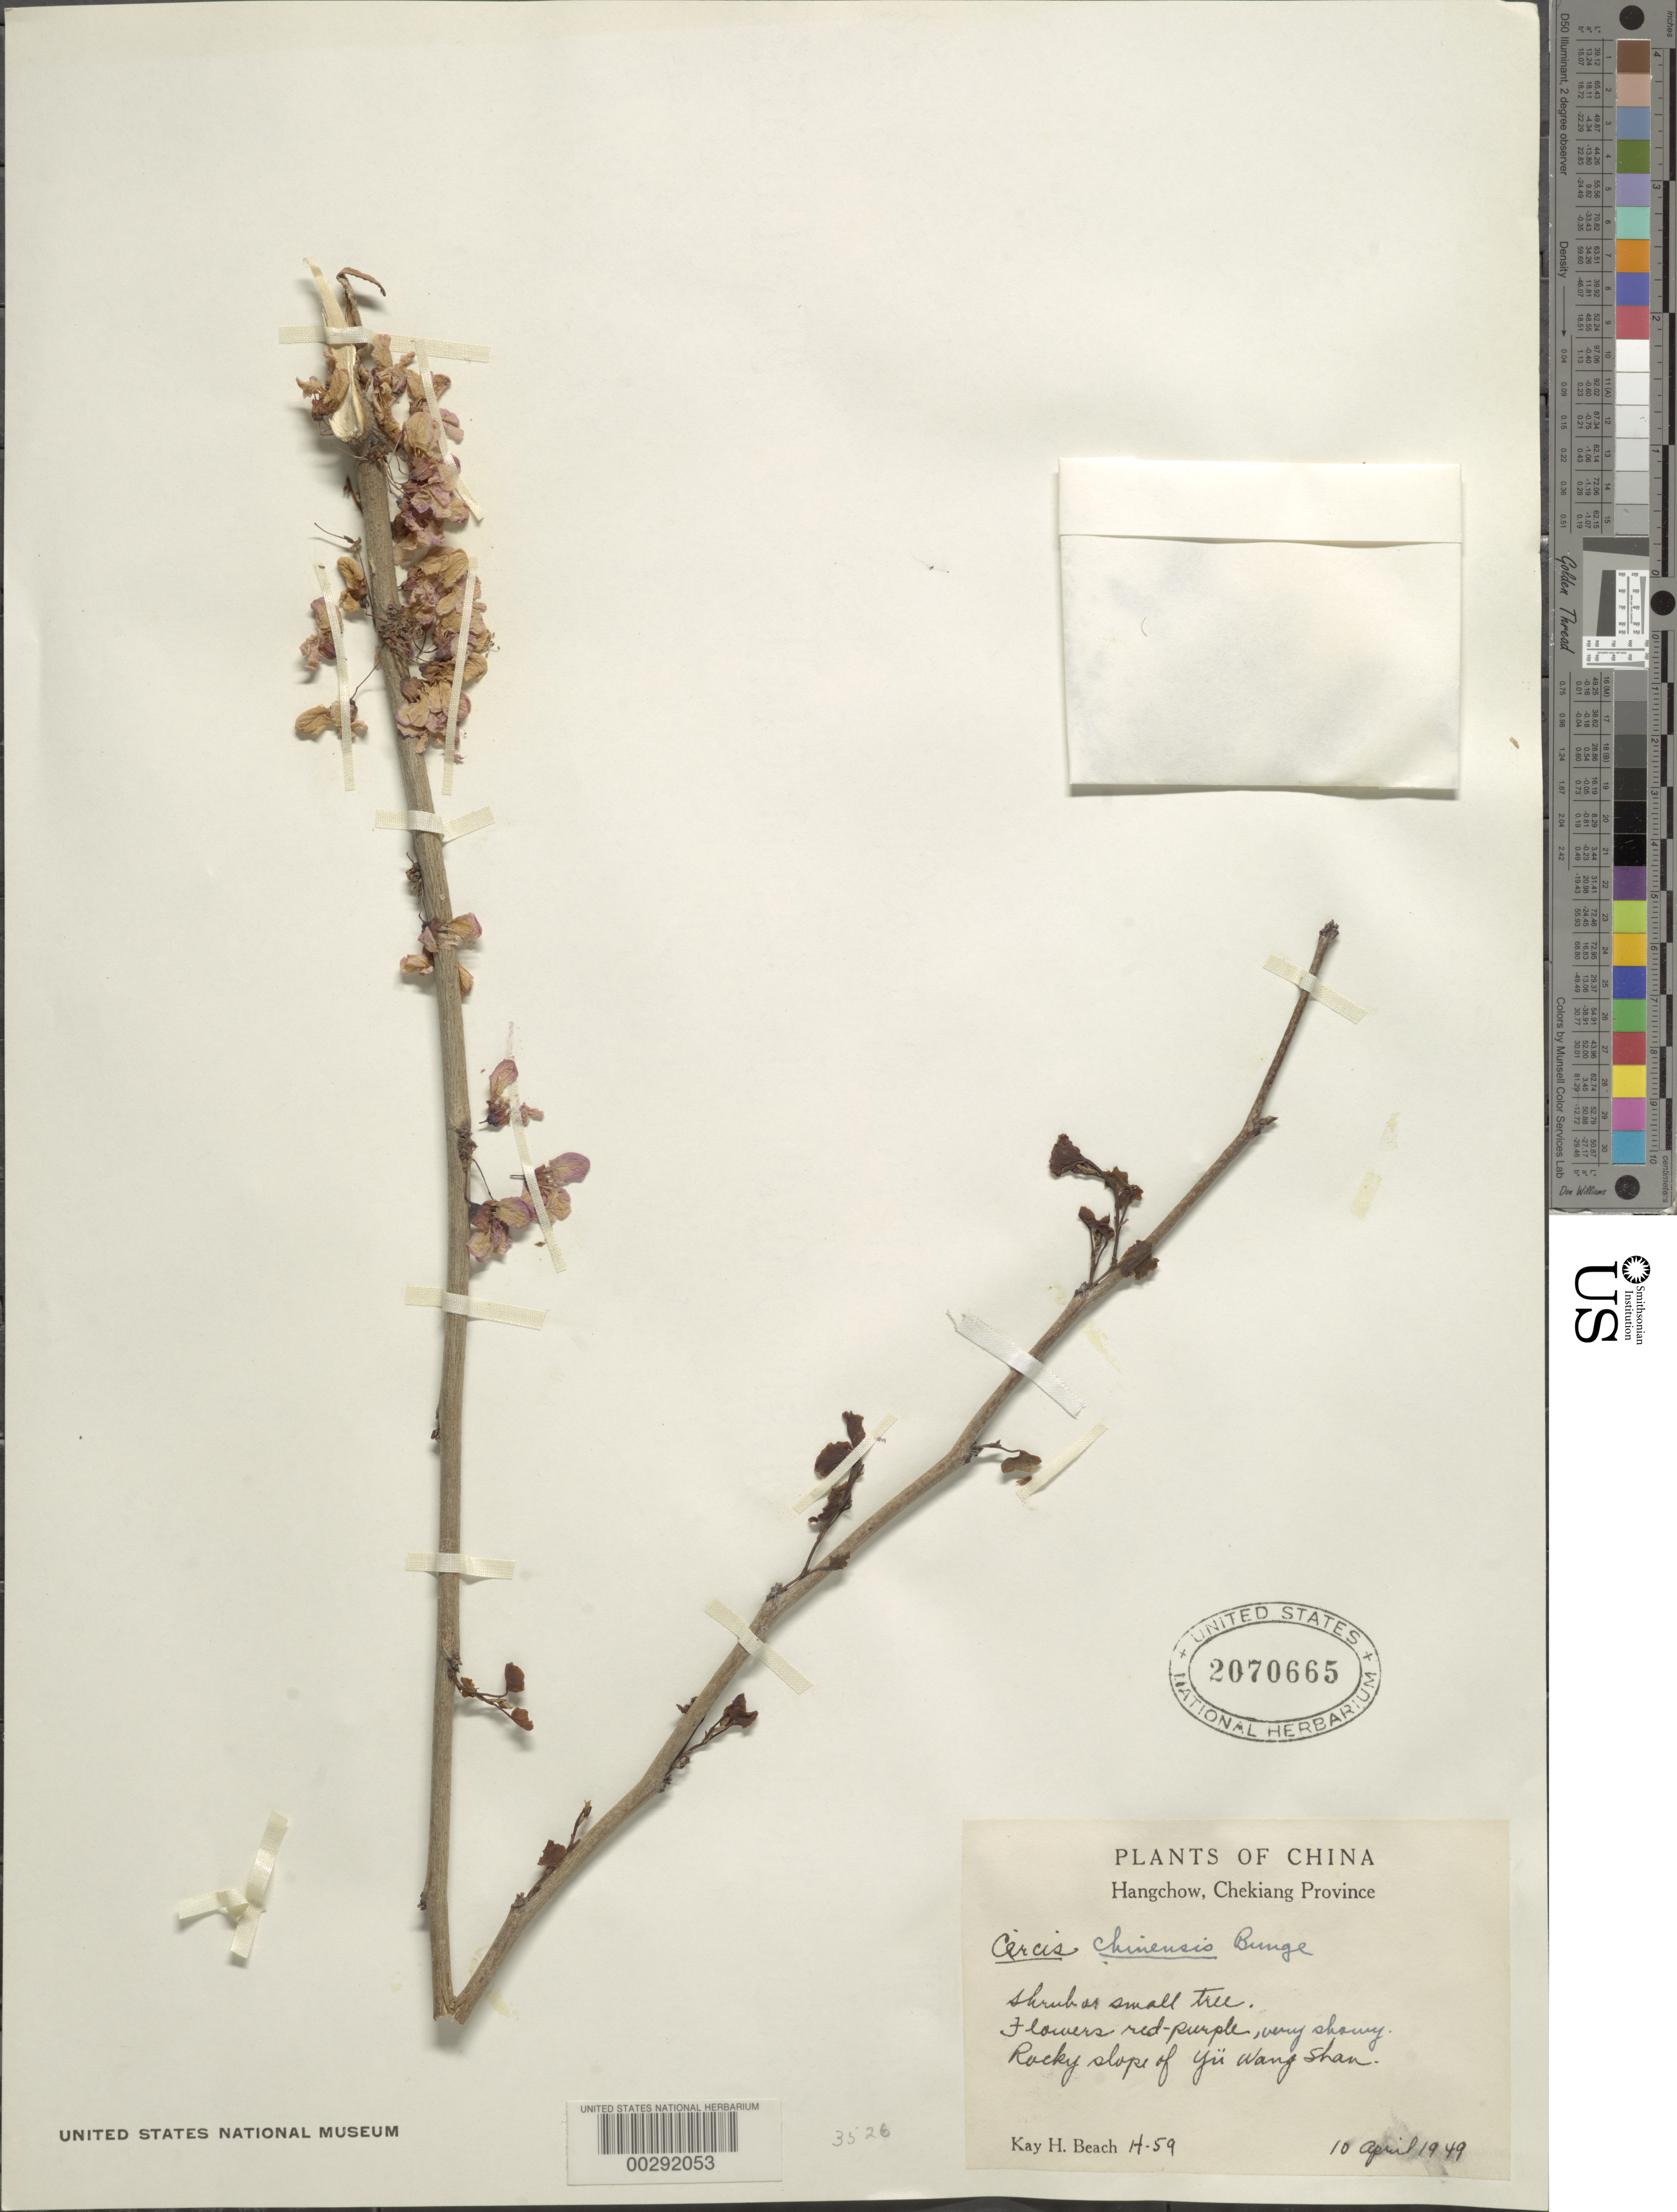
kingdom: Plantae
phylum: Tracheophyta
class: Magnoliopsida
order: Fabales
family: Fabaceae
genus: Cercis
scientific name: Cercis chinensis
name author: Bunge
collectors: K. H. Beach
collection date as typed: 10 Apr 1949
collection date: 1949-04-10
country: China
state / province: Zhejiang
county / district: Hangzhou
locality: YuHuang Mountains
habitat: Rocky slope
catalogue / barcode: US 2070665